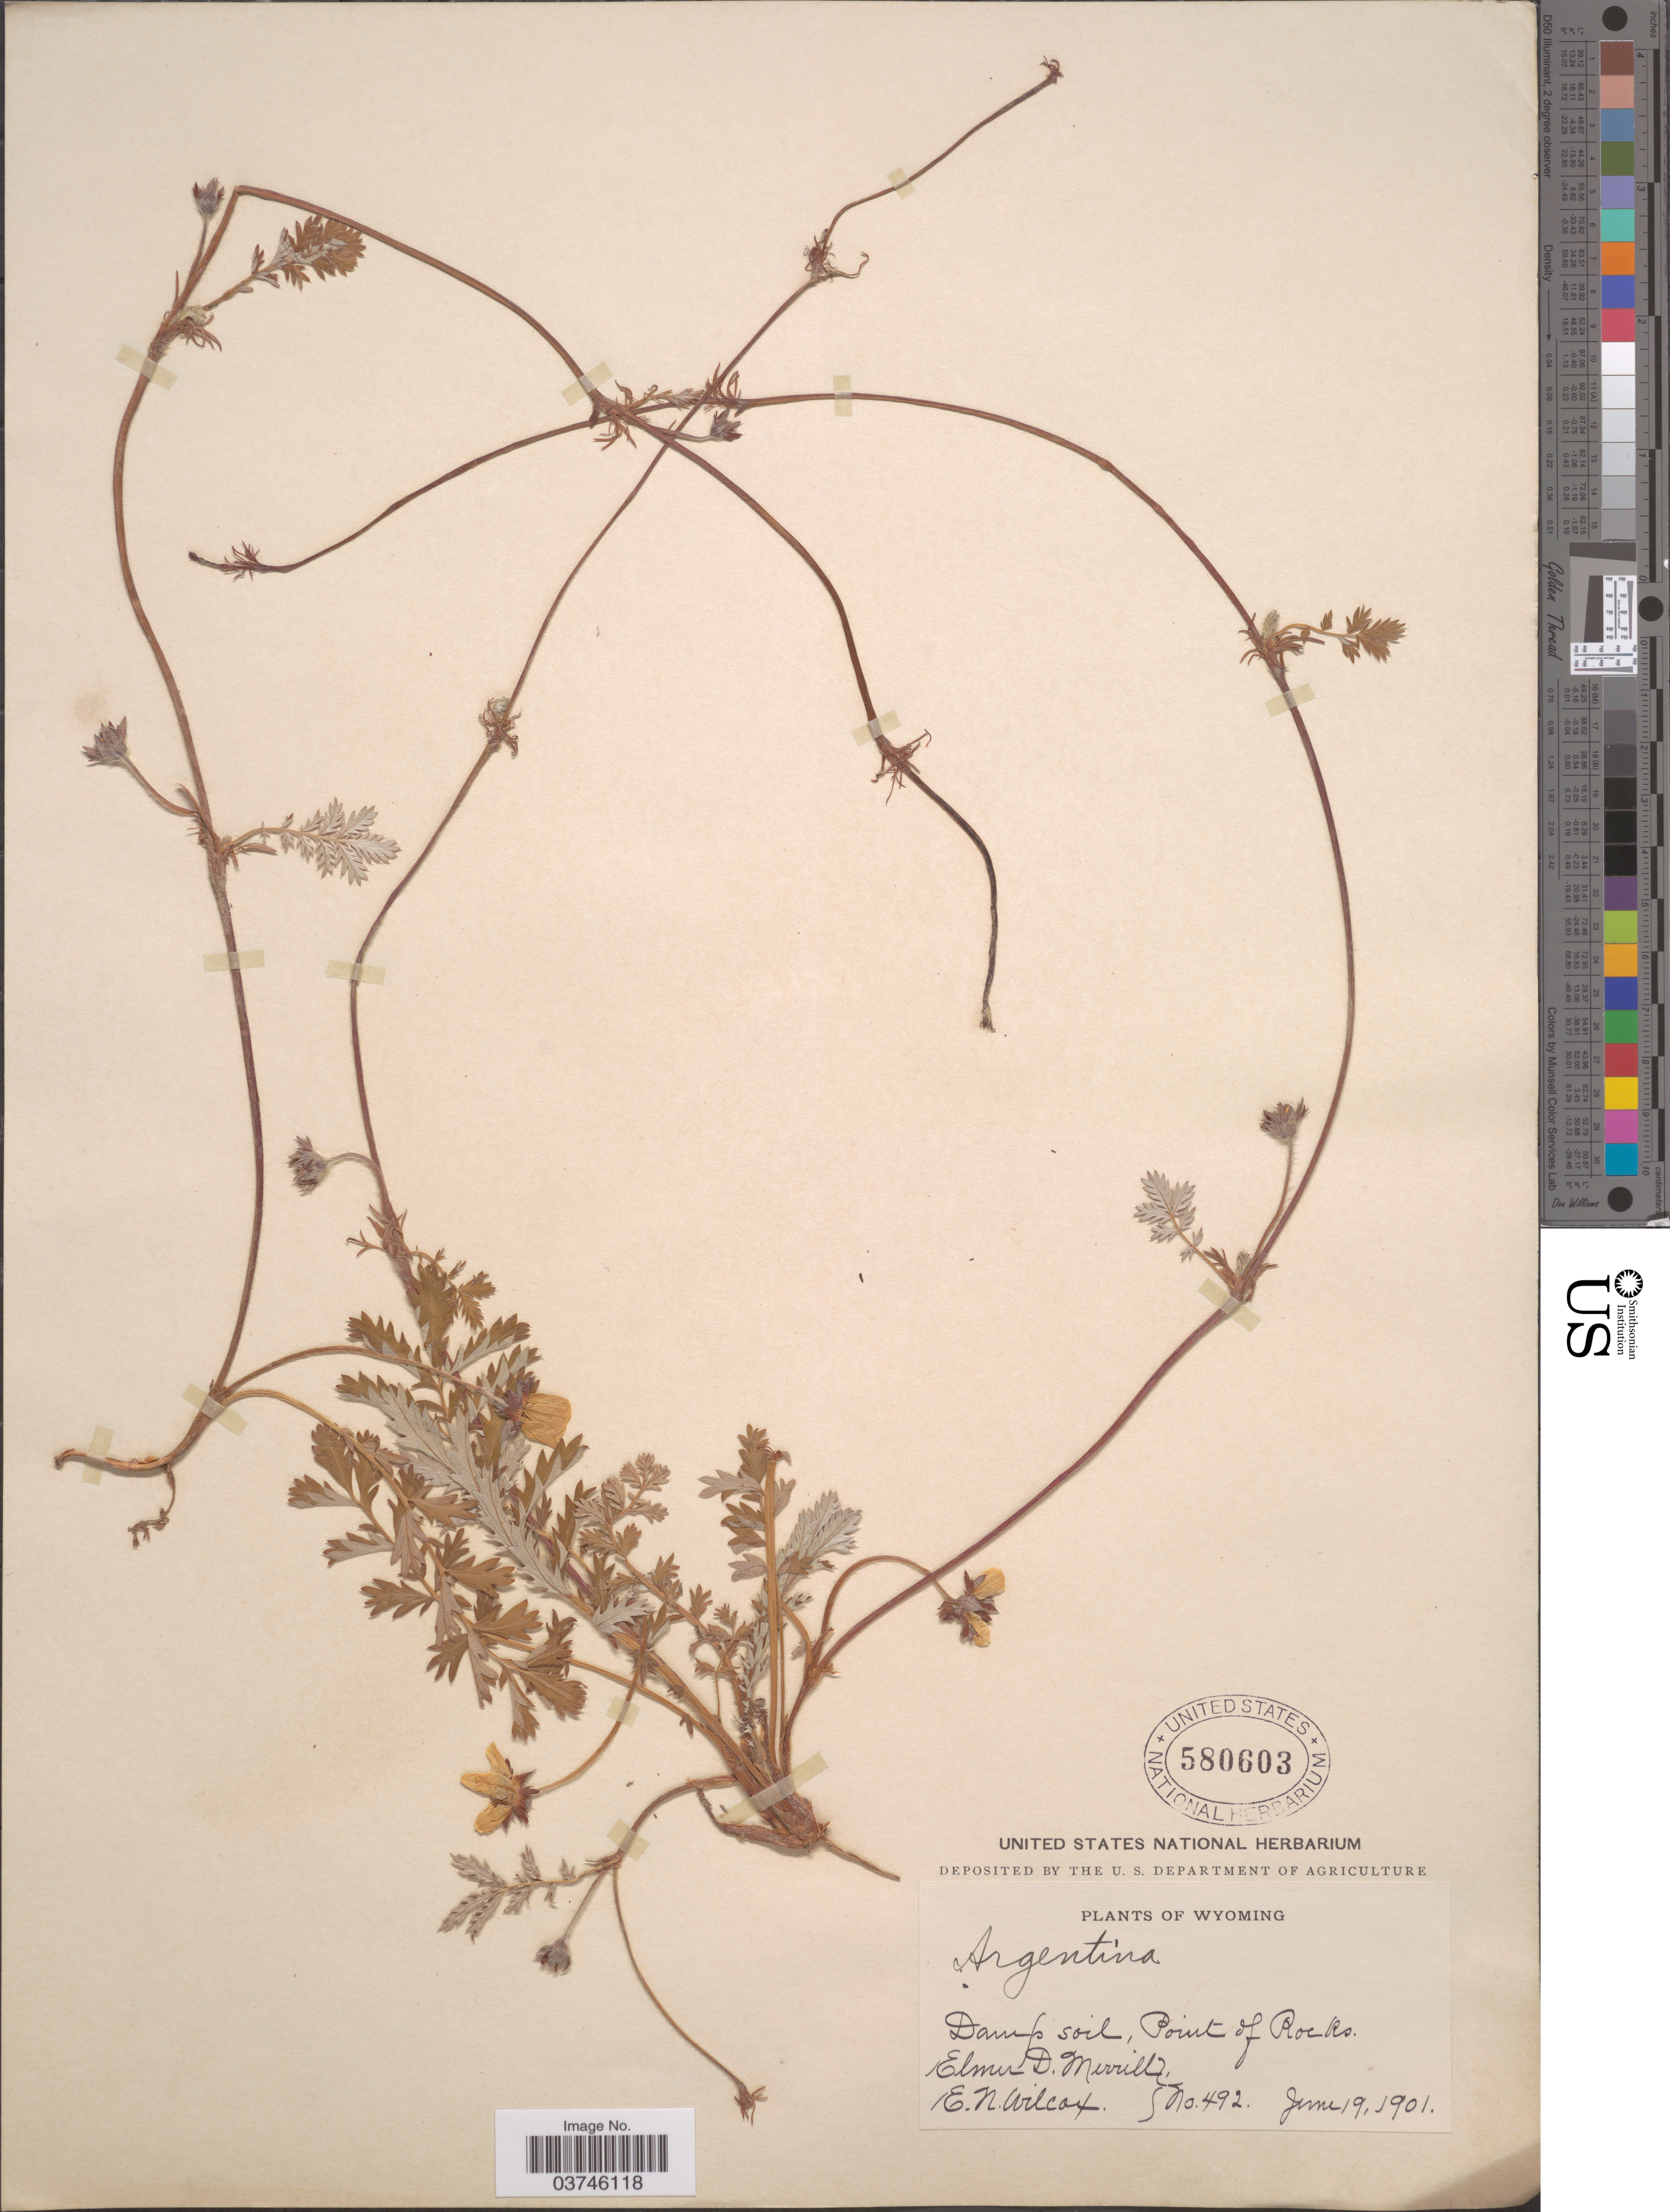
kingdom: Plantae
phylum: Tracheophyta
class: Magnoliopsida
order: Rosales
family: Rosaceae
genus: Argentina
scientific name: Argentina anserina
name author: (L.) Rydb.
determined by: Strong, Mark T., (BOT), Smithsonian Institution - National Museum of Natural History (UNITED STATES)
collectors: E. D. Merrill & E. Wilcox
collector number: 492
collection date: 1901-06-19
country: United States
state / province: Wyoming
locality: Point of Rocks.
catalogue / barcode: US 580603